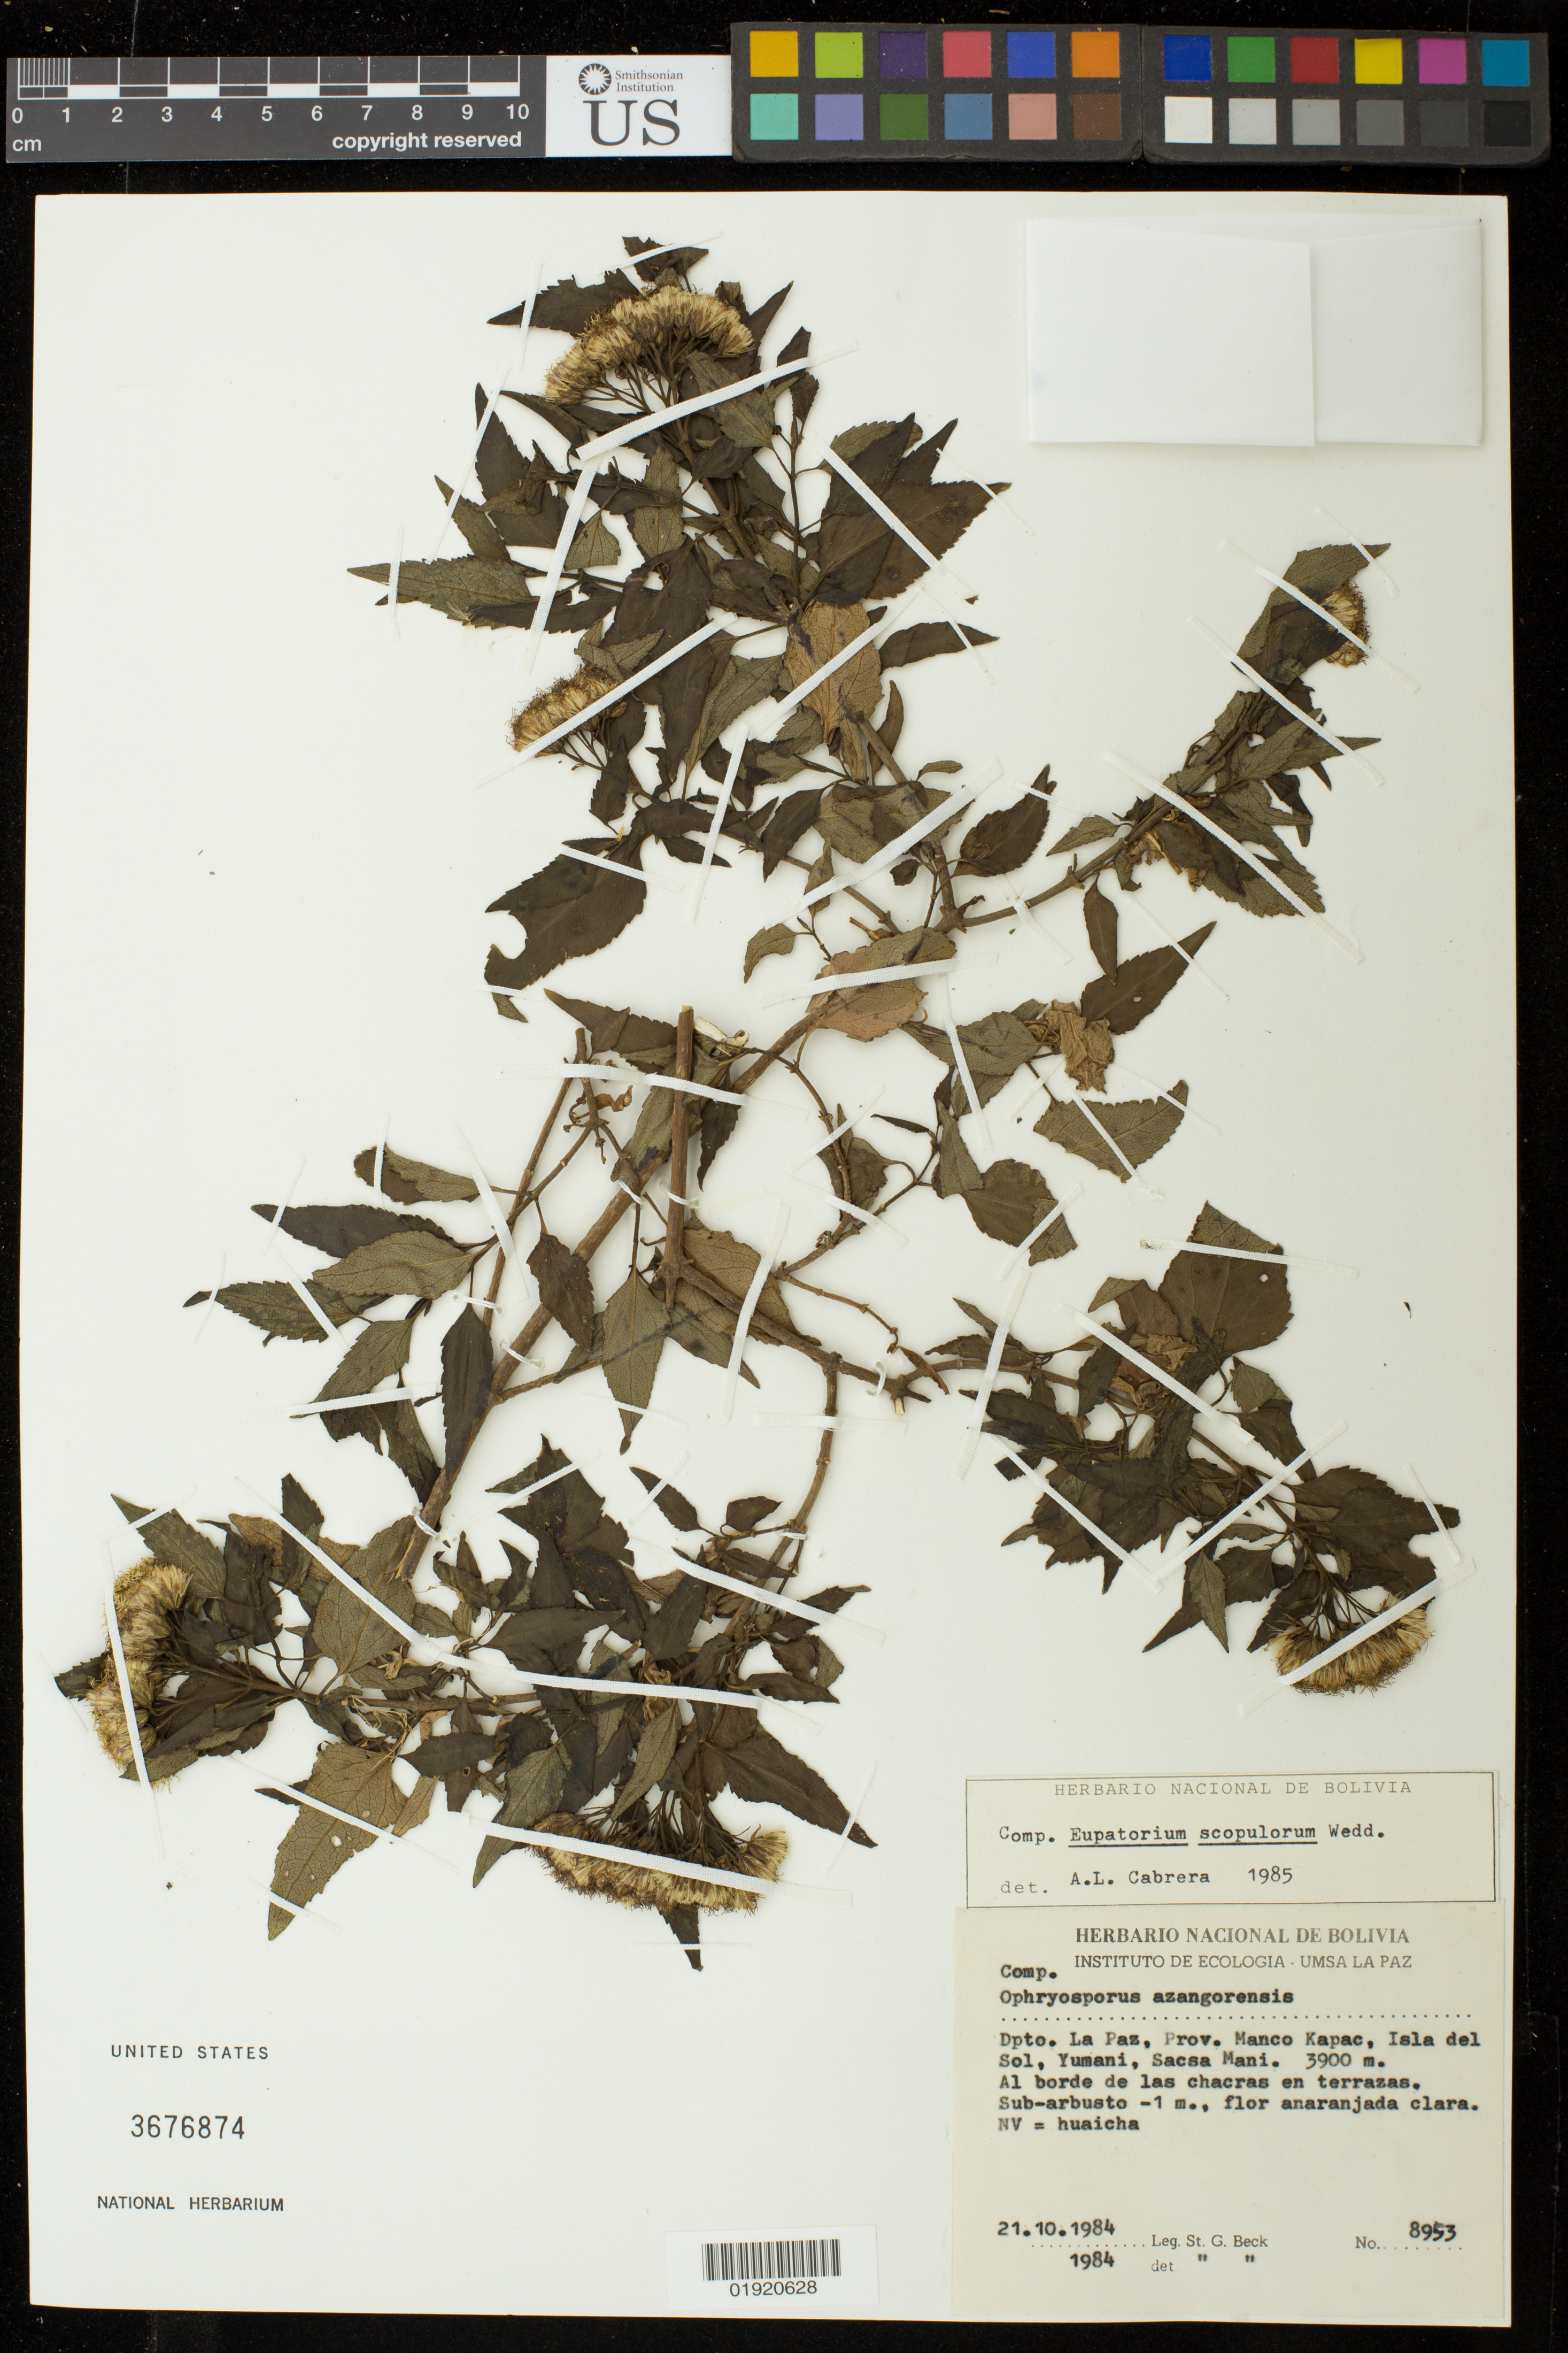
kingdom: Plantae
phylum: Tracheophyta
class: Magnoliopsida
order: Asterales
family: Asteraceae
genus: Eupatorium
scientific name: Eupatorium scopulorum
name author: Wedd.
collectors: S. Beck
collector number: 8953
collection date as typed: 21.10.1984 - 1984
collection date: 1984-10-21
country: Bolivia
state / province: La Paz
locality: Dpto. La Paz, Prov. Manco Kapac, Isla del Sol, Yumani, Sacsa Mani.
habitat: Al borde de las chacras en terrazas.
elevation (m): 3900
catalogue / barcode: US 3676874